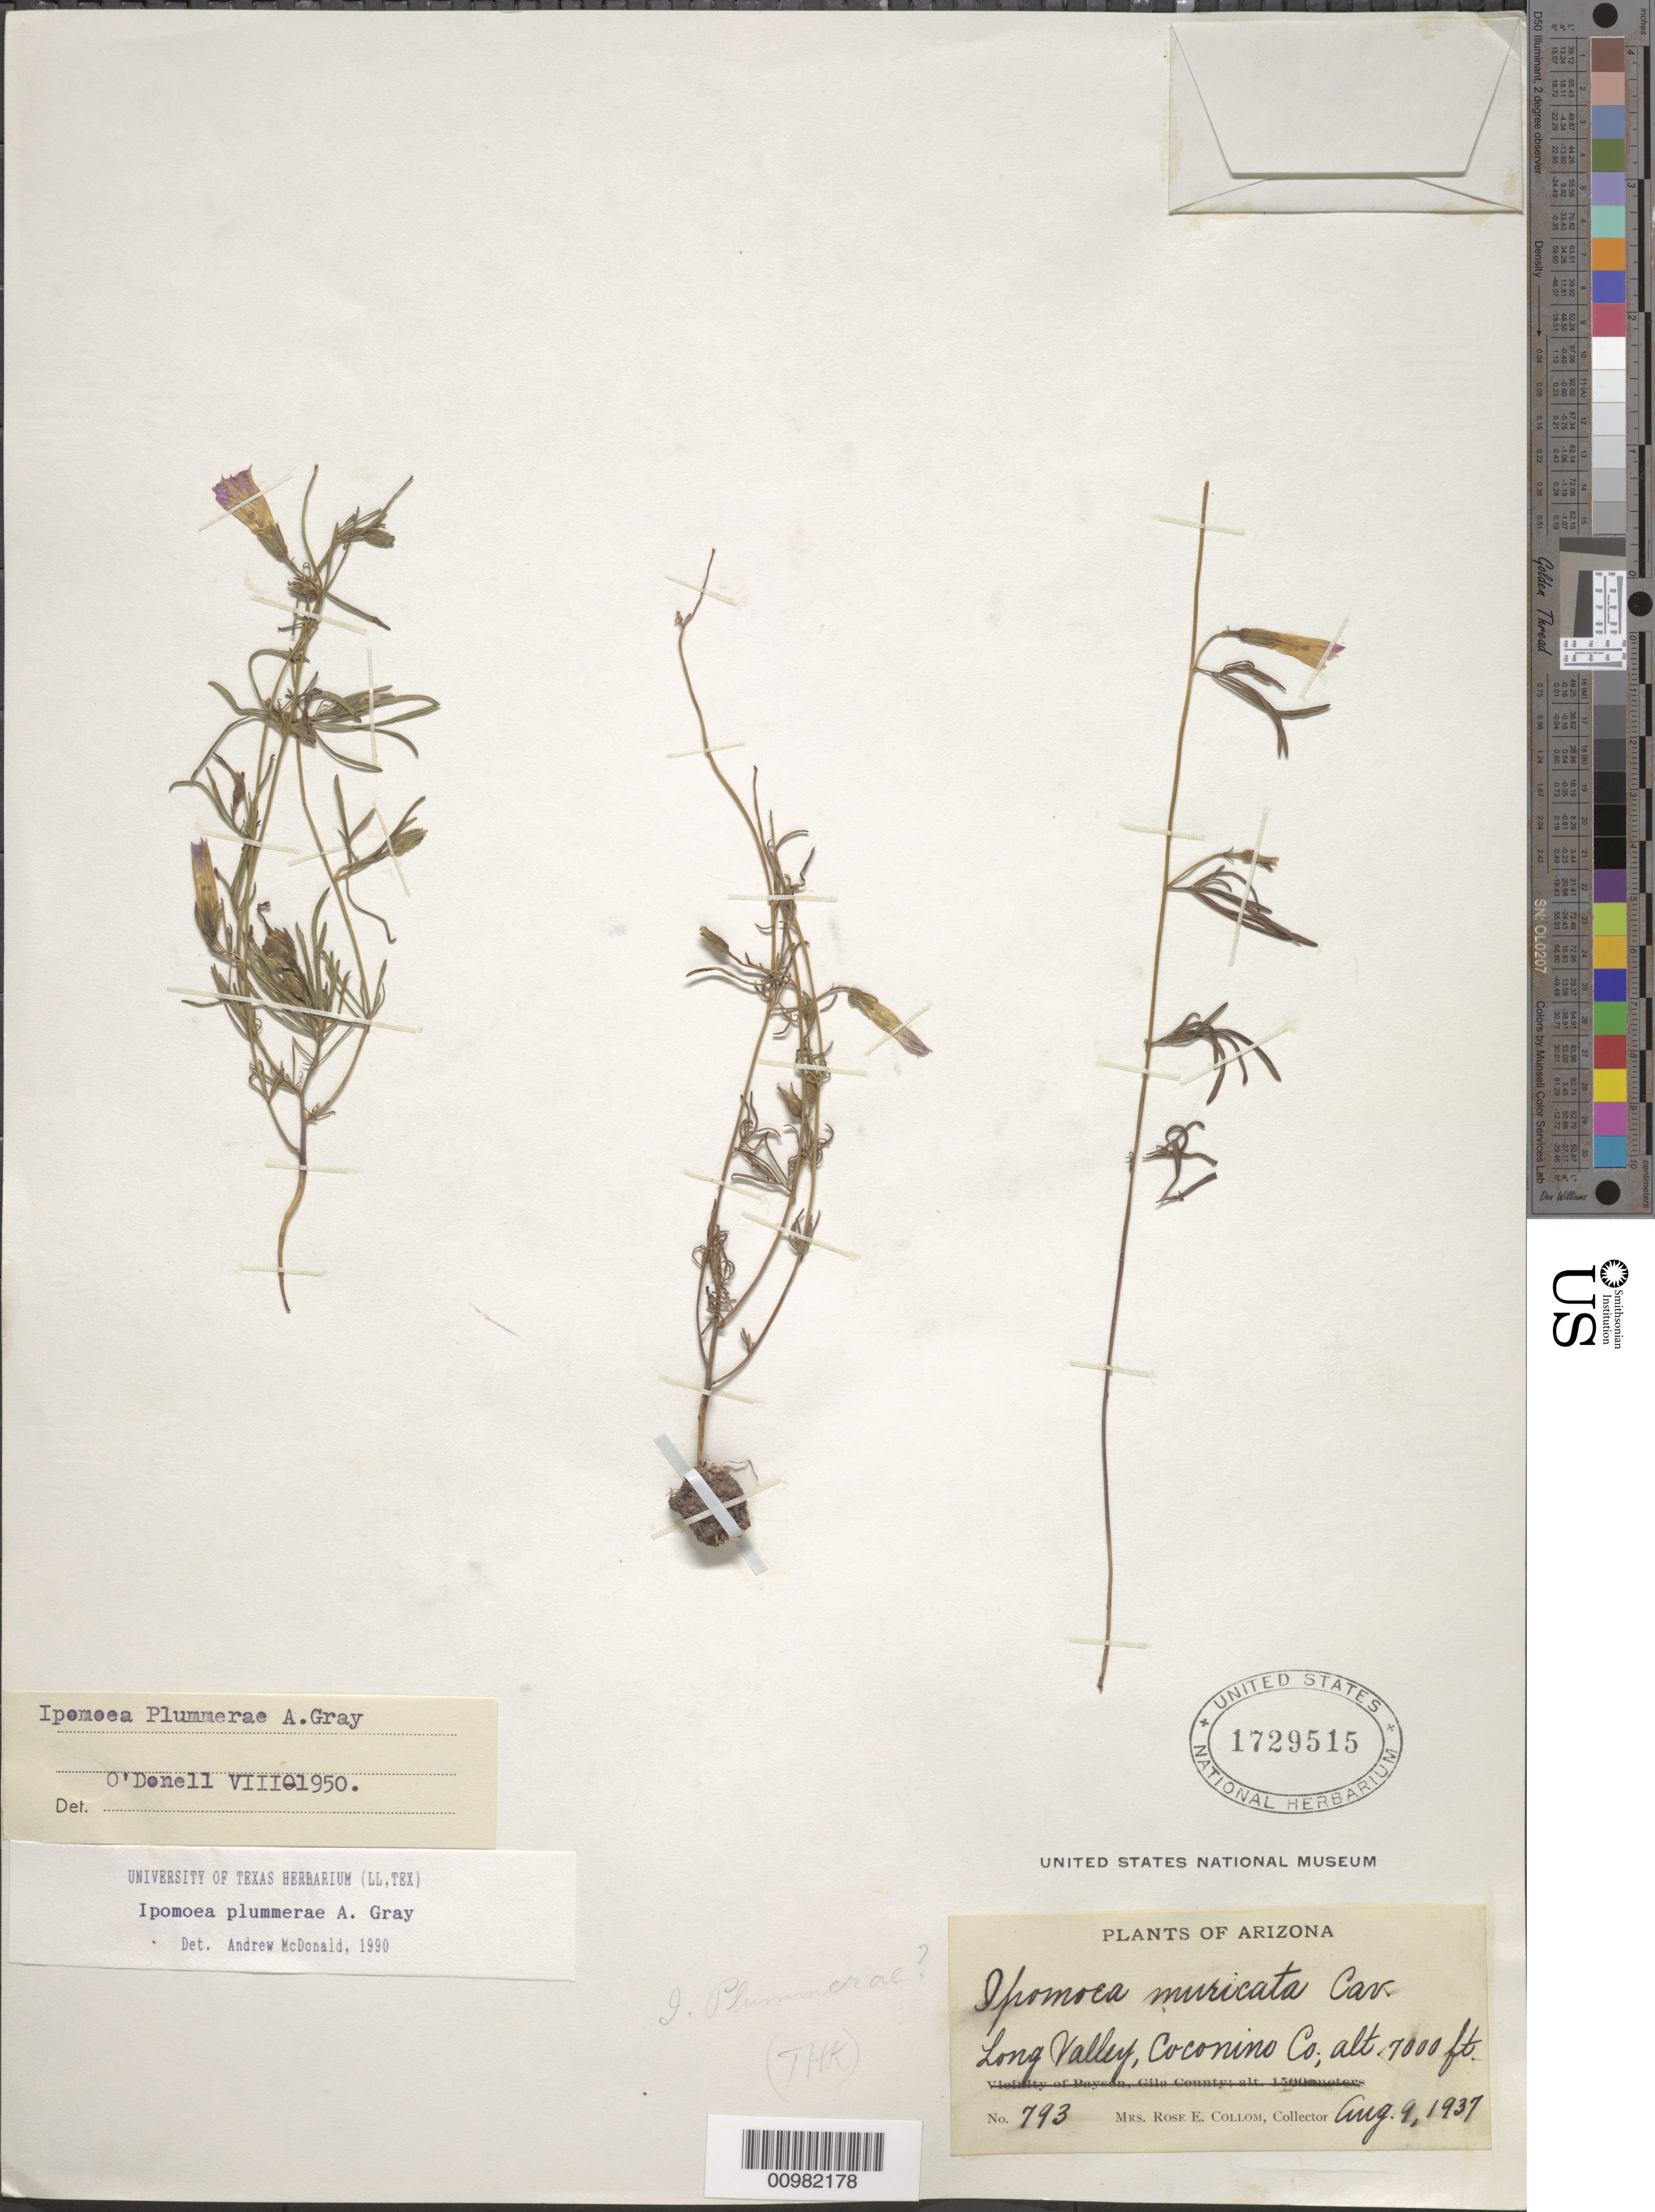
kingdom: Plantae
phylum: Tracheophyta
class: Magnoliopsida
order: Solanales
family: Convolvulaceae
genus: Ipomoea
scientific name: Ipomoea plummerae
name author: A. Gray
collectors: R. E. Collom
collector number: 793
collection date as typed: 09 Aug 1937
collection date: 1937-08-09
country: United States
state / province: Arizona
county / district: Coconino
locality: Long Valley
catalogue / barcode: US 1729515